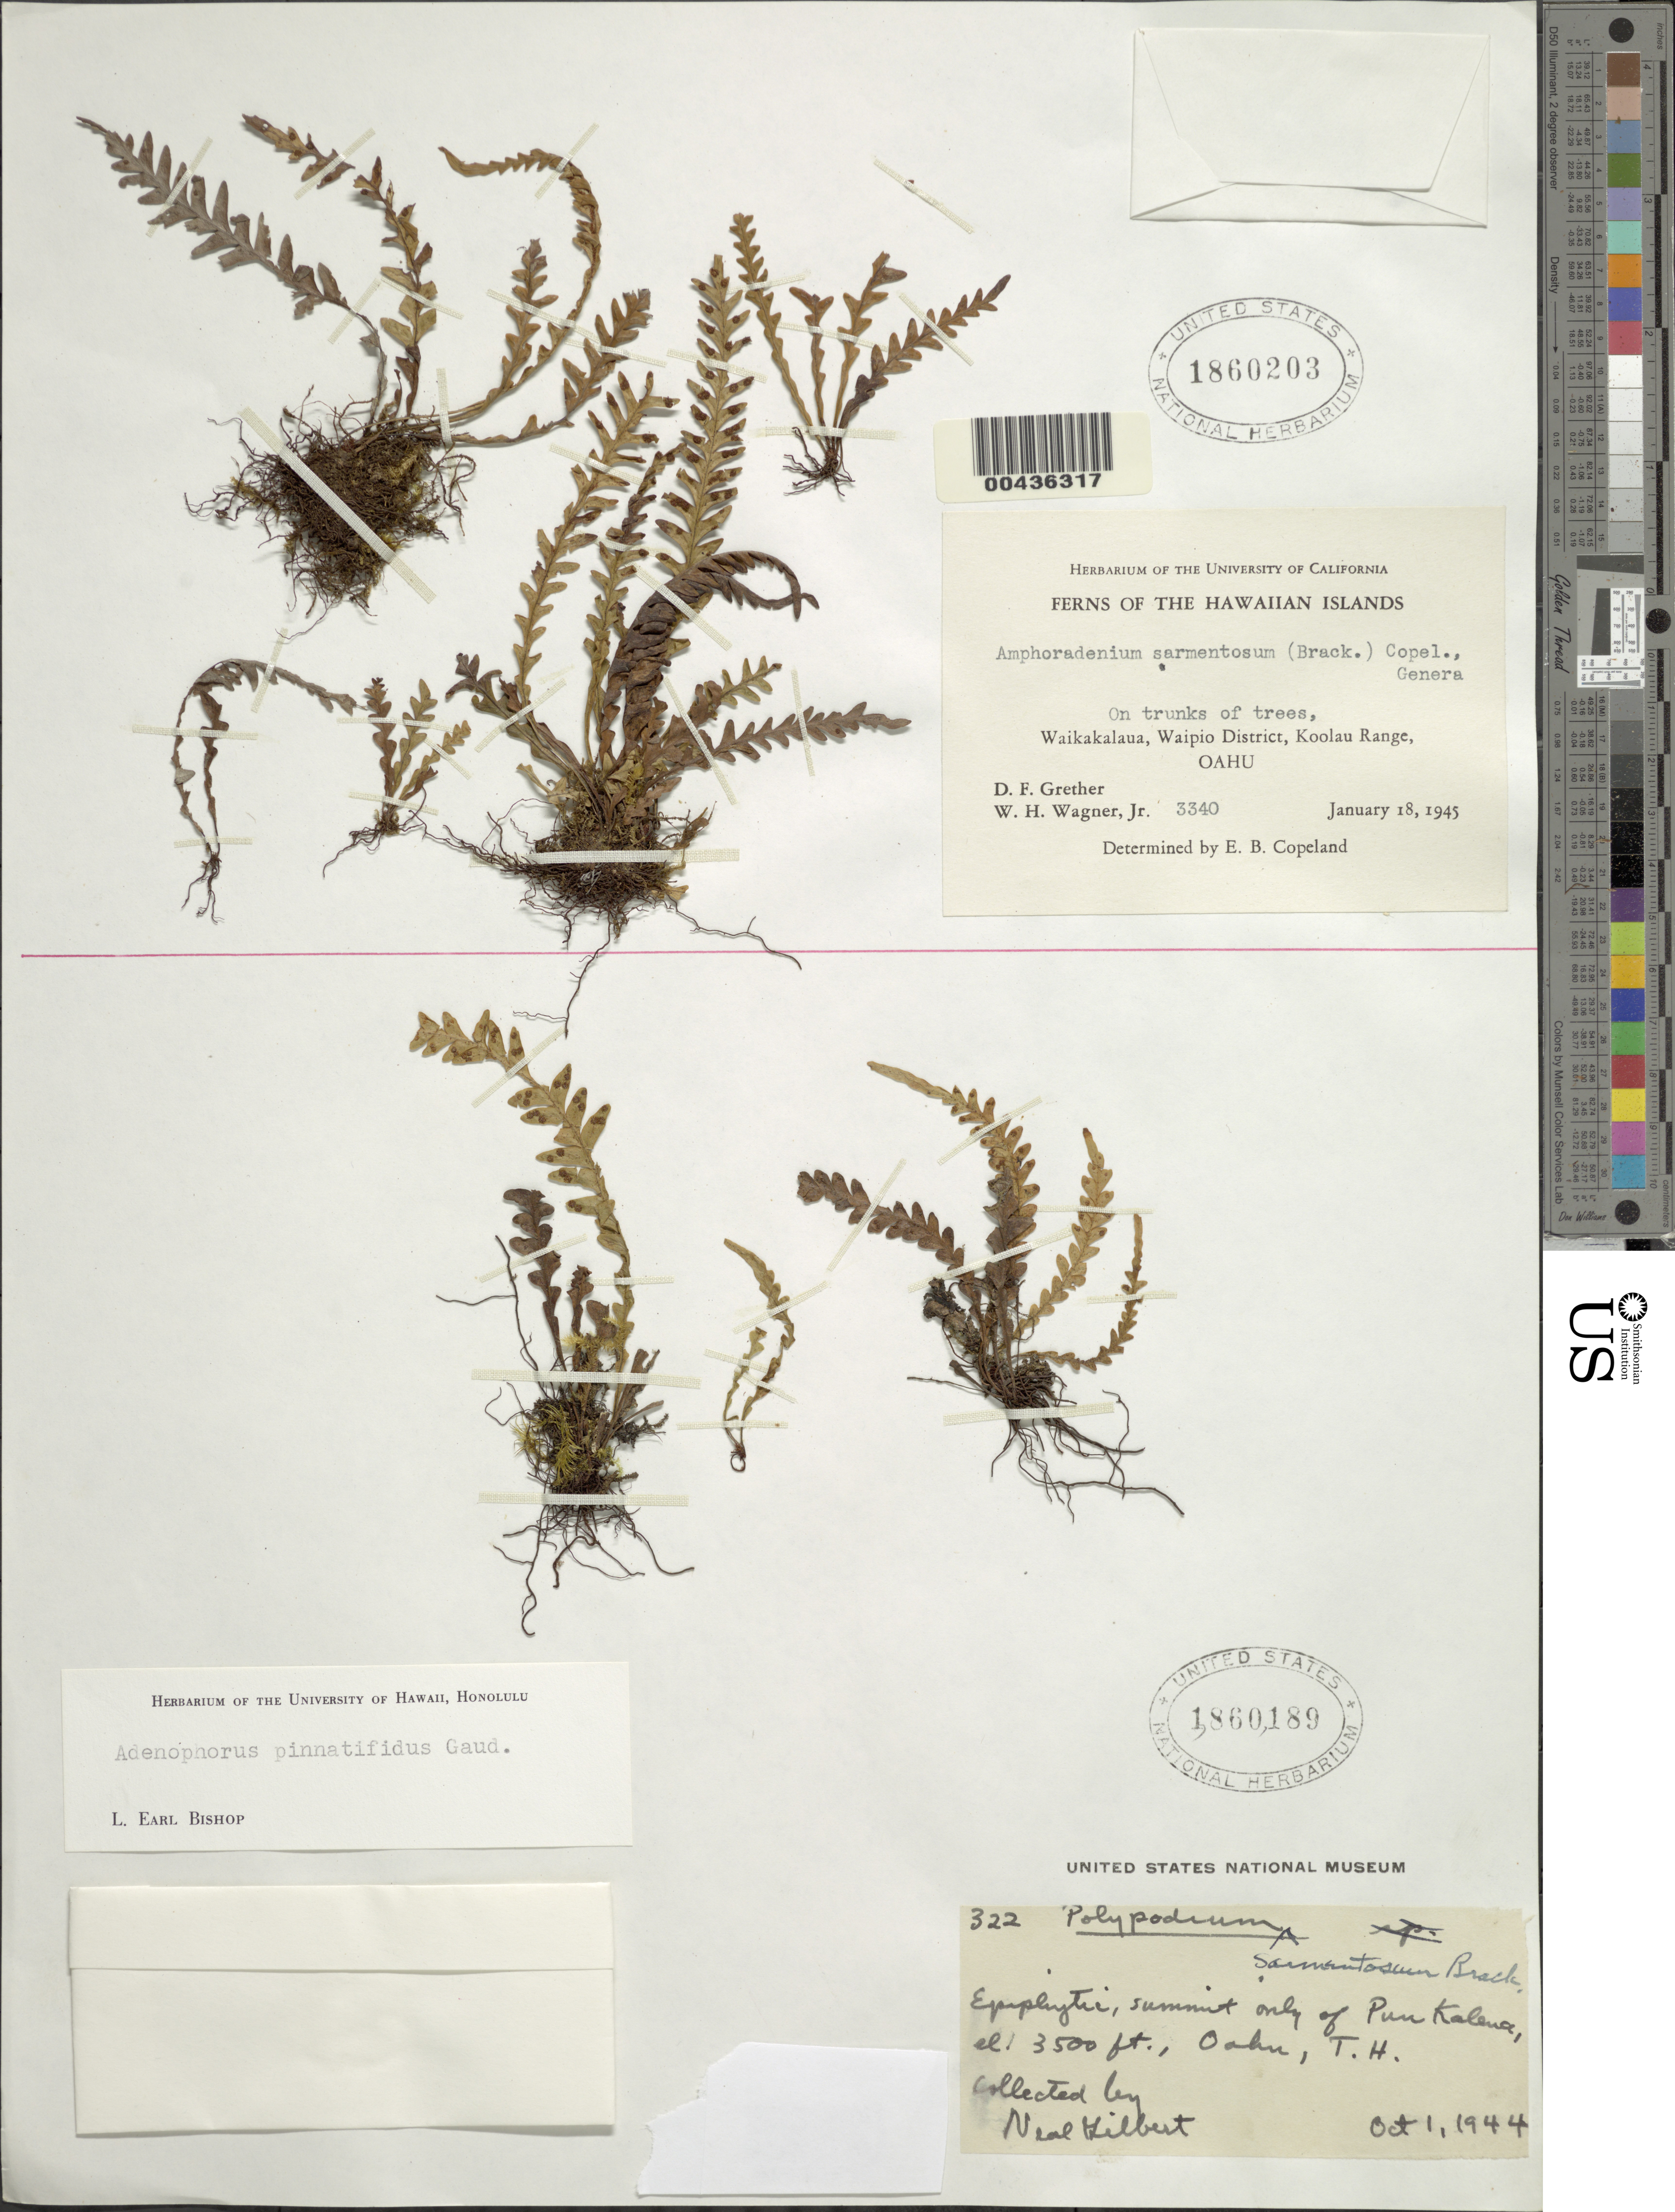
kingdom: Plantae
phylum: Tracheophyta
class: Polypodiopsida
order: Polypodiales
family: Polypodiaceae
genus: Adenophorus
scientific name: Adenophorus pinnatifidus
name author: Gaudich.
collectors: D. F. Grether & W. H. Wagner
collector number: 3340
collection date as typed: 18 Jan 1945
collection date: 1945-01-18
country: United States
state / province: Hawaii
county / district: Honolulu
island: Oahu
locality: Waikakalaua, Waipio District, Koolau Range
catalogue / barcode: US 1860203